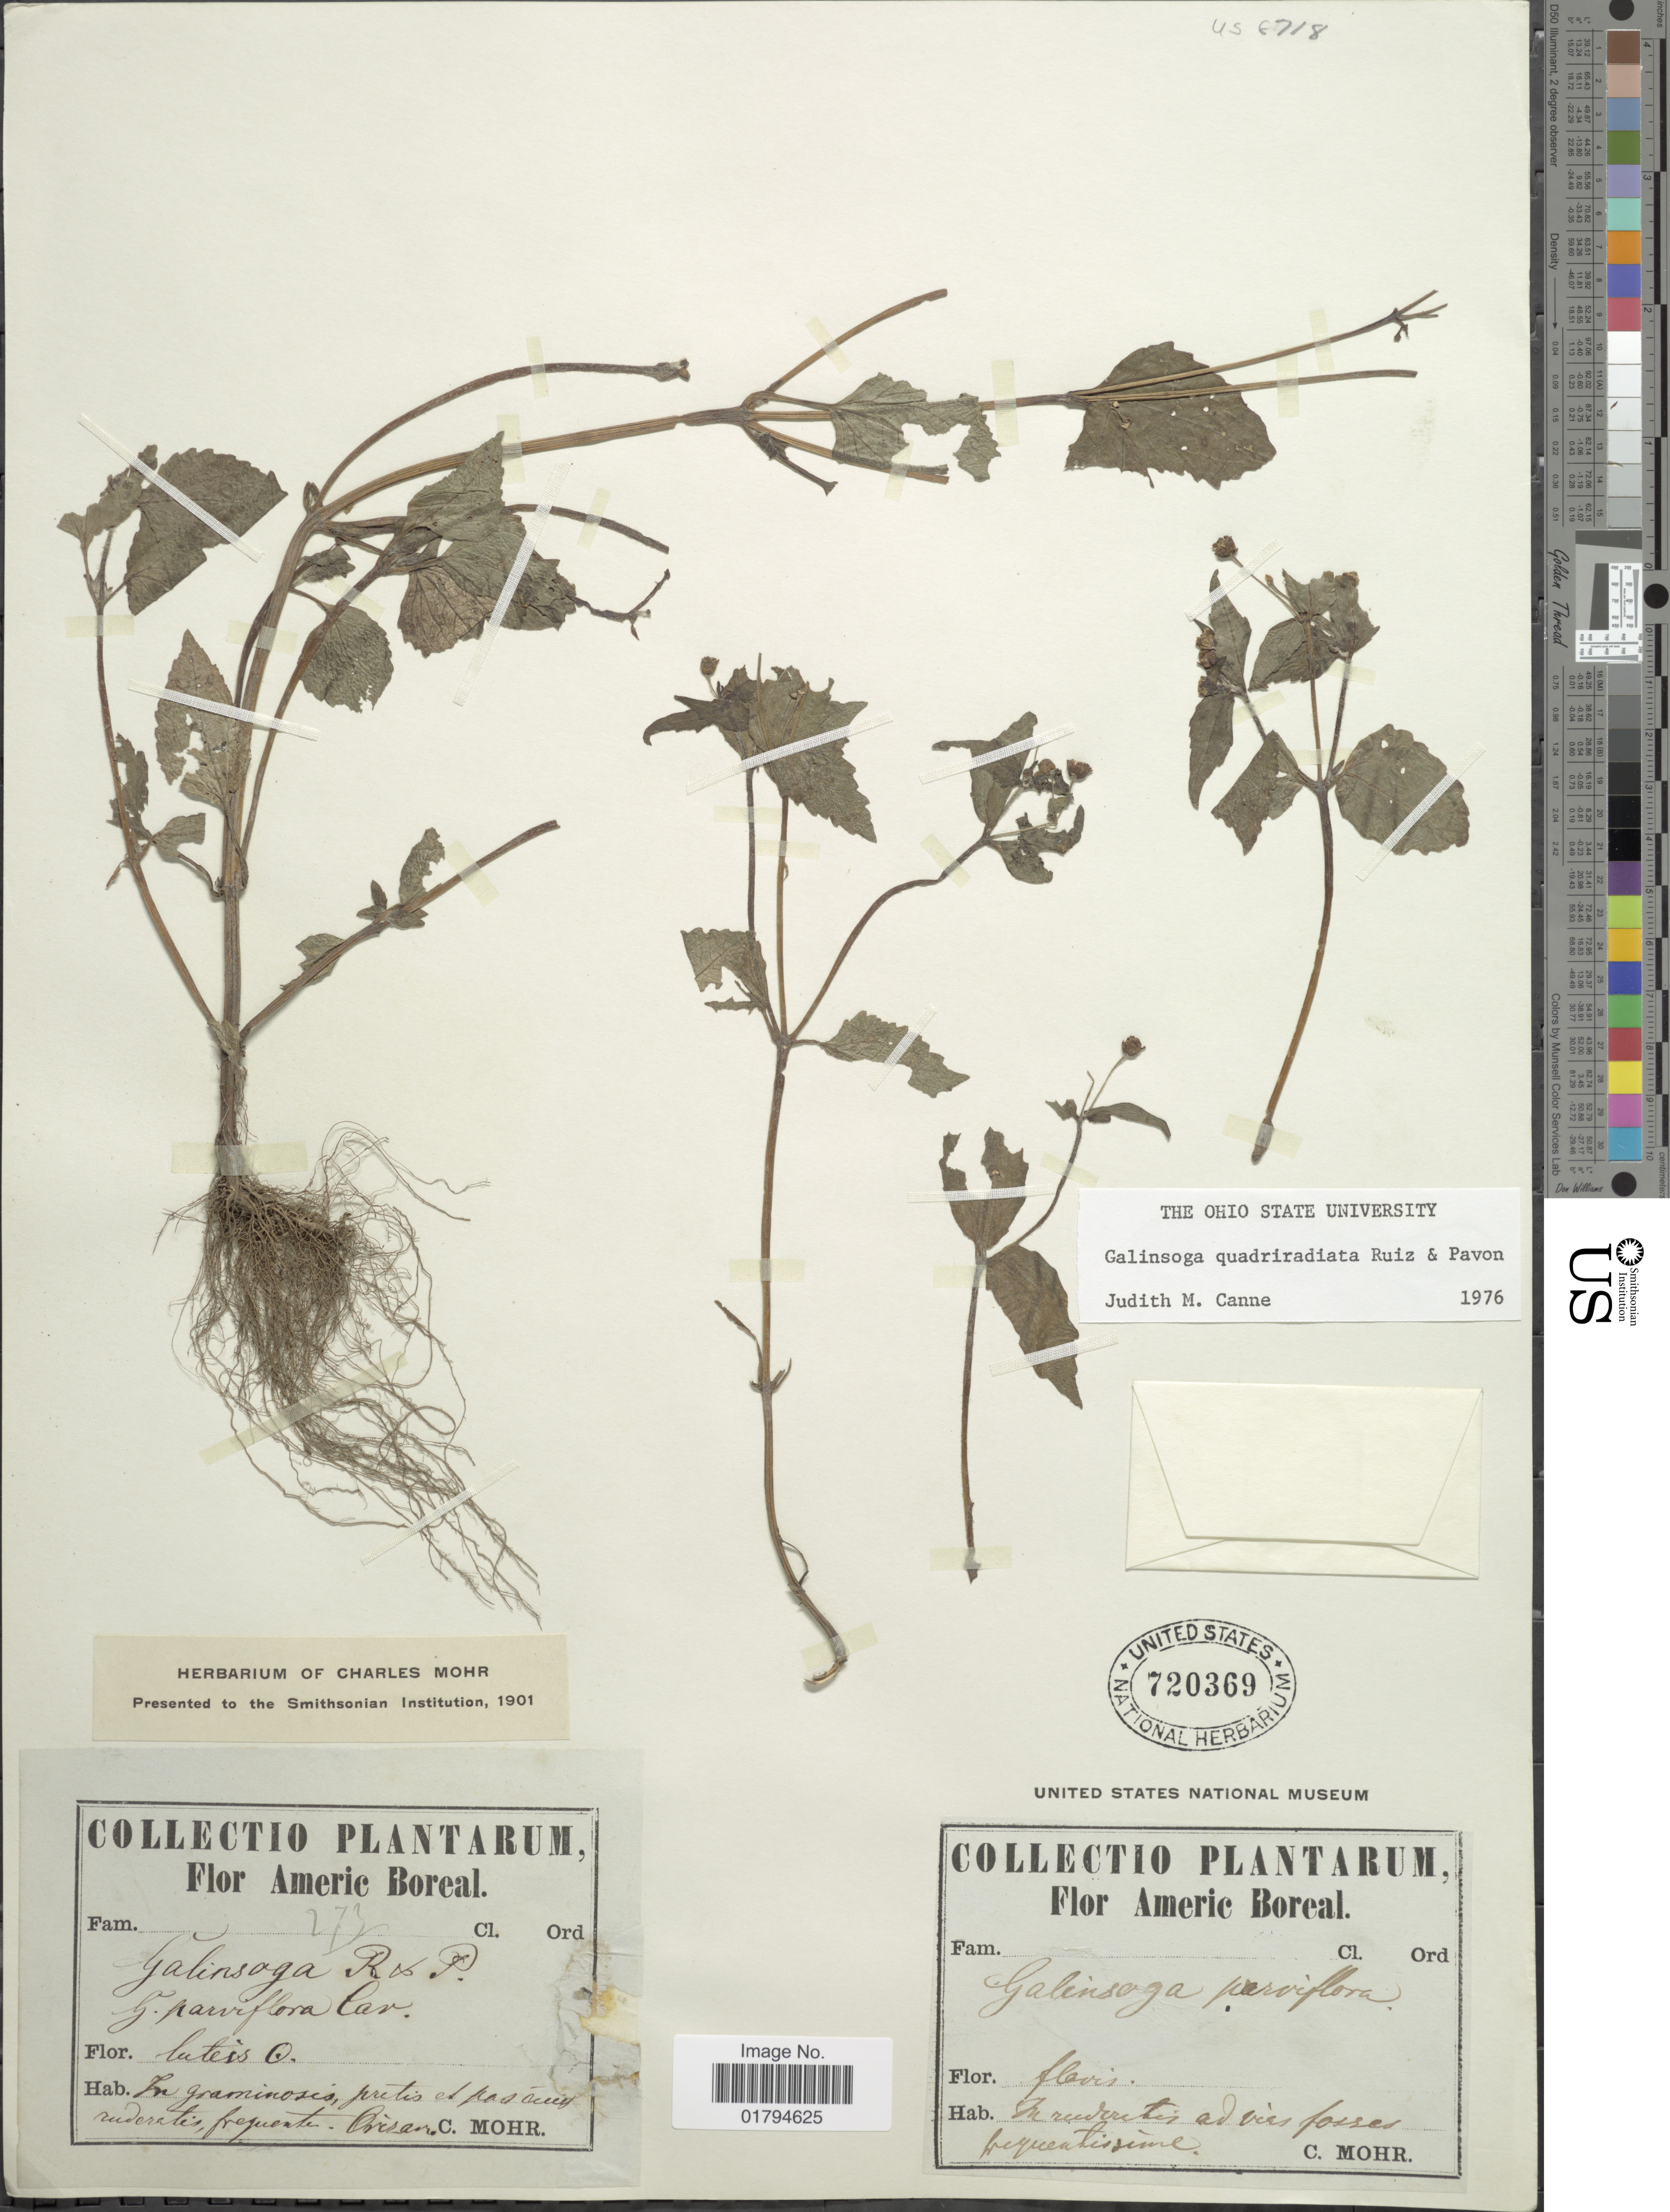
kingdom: Plantae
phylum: Tracheophyta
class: Magnoliopsida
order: Asterales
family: Asteraceae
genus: Galinsoga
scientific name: Galinsoga quadriradiata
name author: Ruiz & Pav.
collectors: Mohr, C. T. (herbarium)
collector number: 273?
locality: Cutesis O. [interpreted]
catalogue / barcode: US 720369